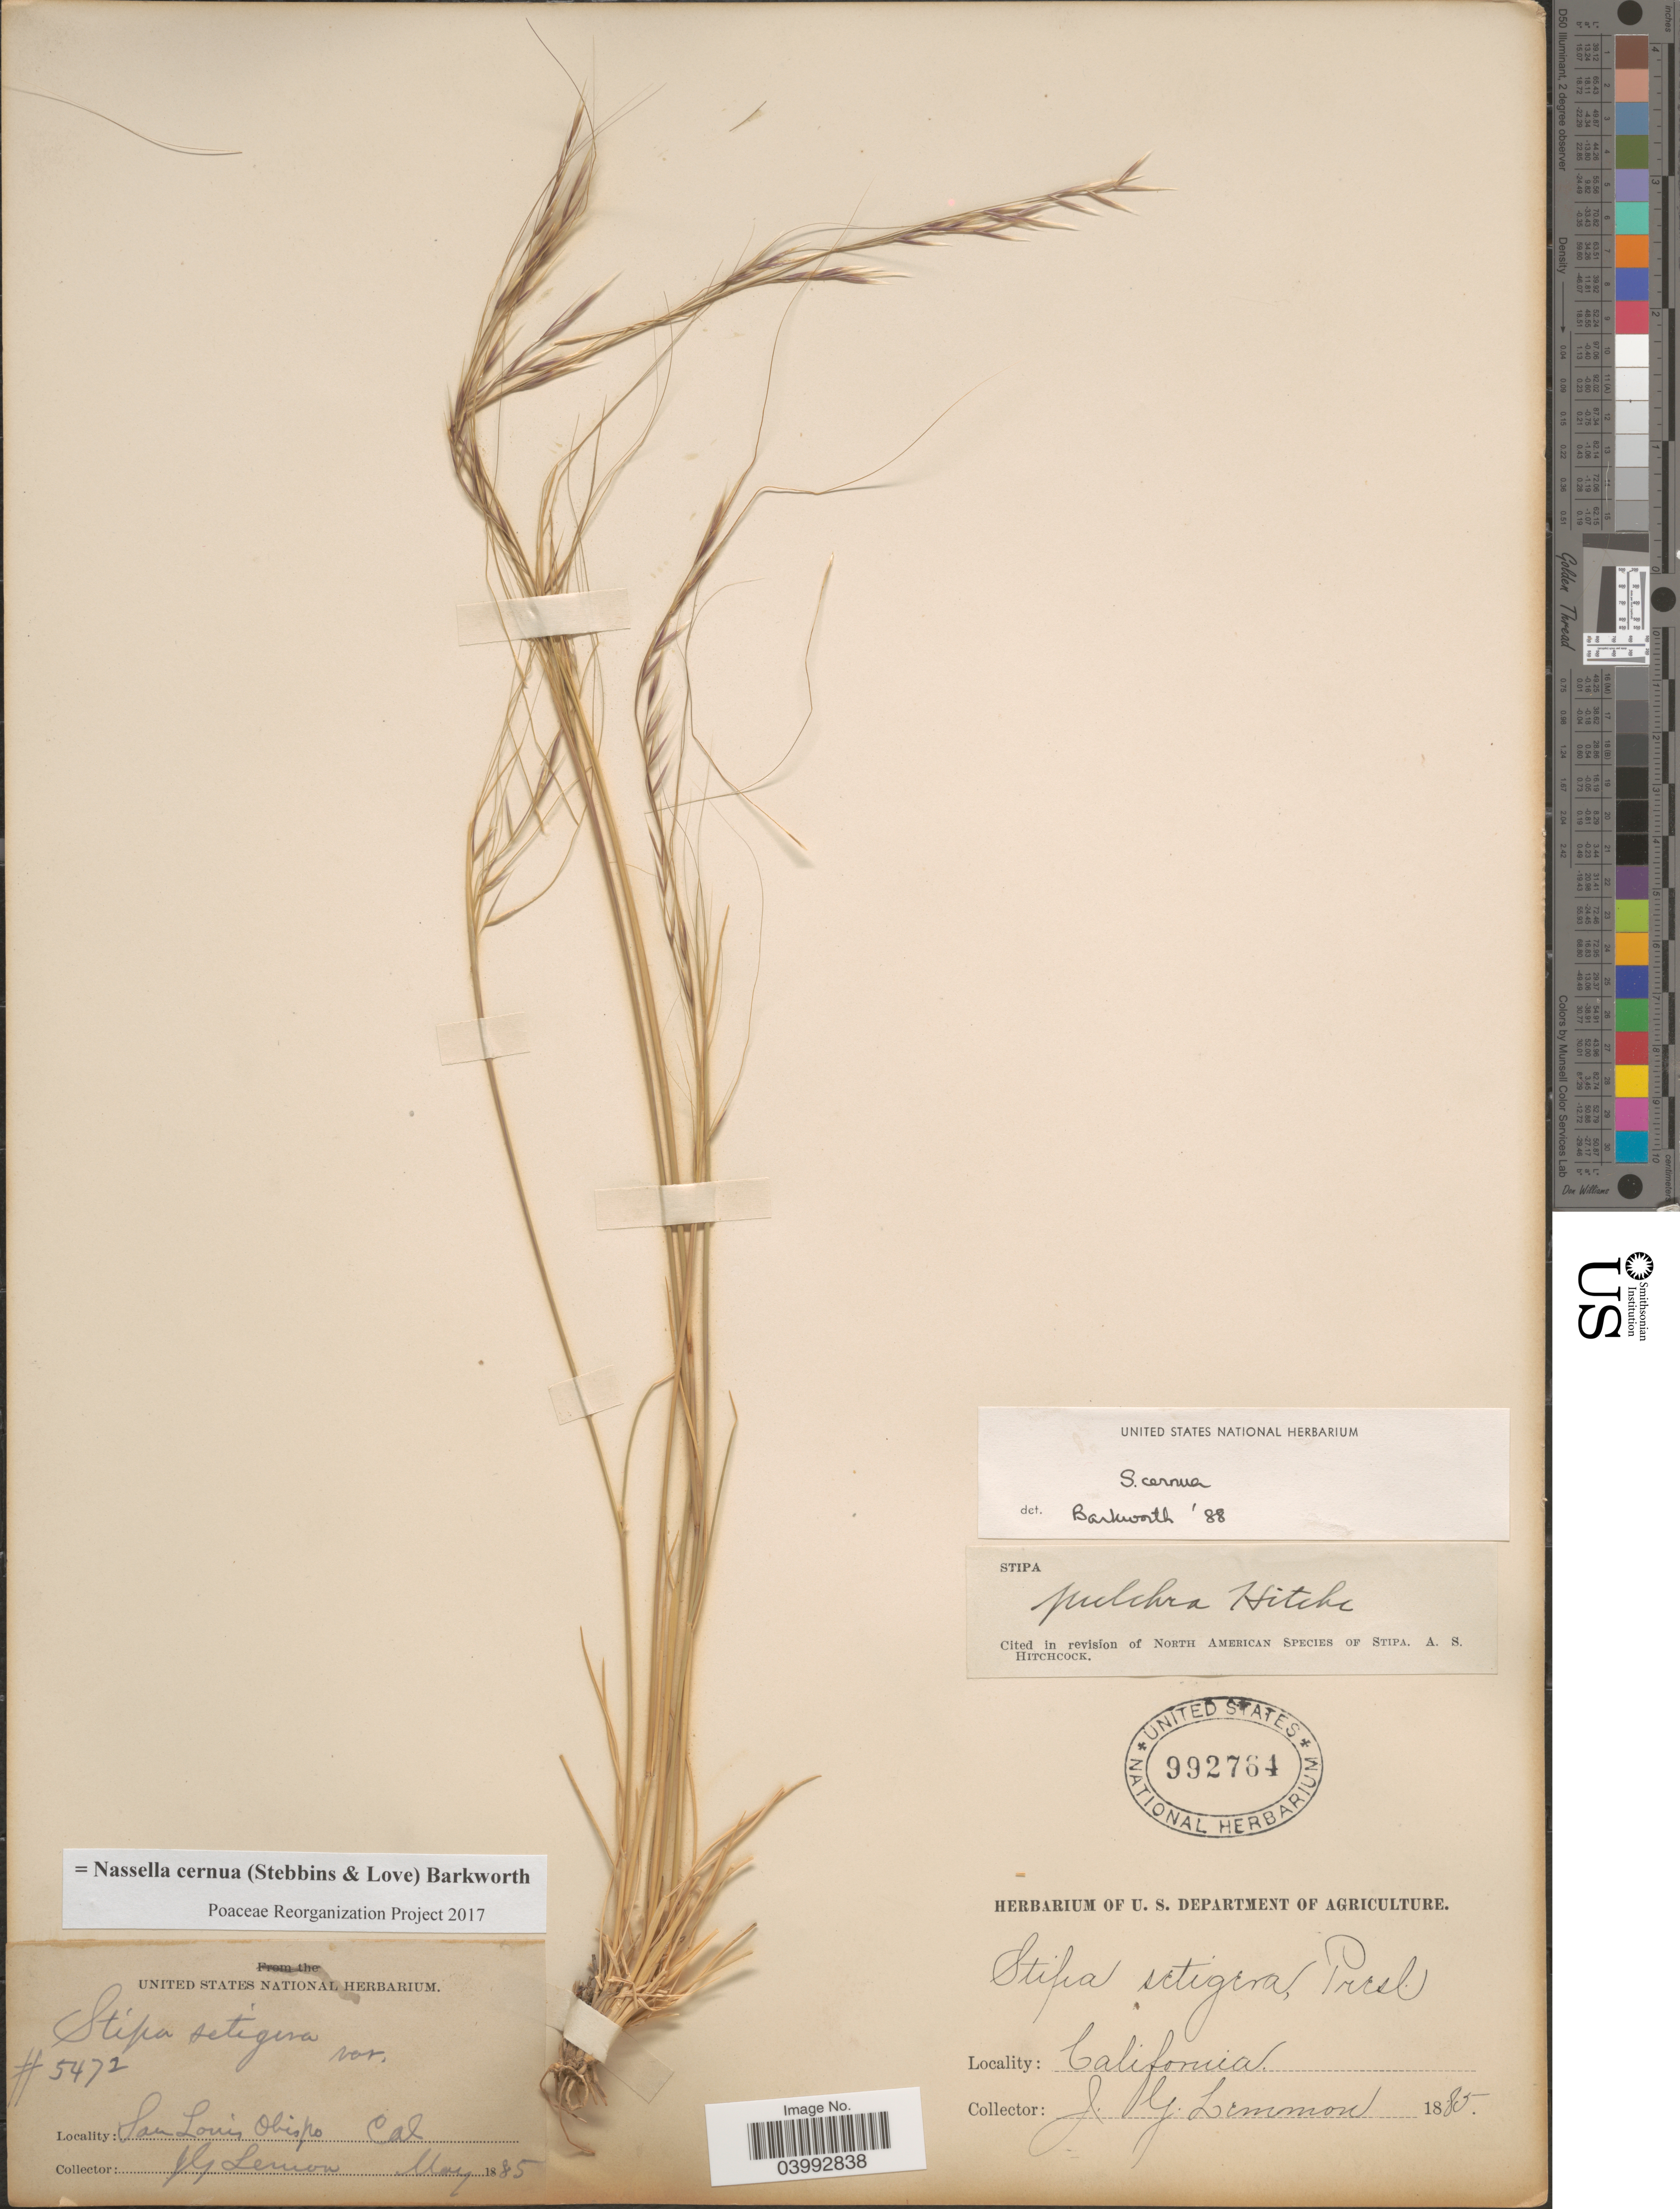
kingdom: Plantae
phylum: Tracheophyta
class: Liliopsida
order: Poales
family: Poaceae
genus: Nassella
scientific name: Nassella cernua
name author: (Stebbins & Love) Barkworth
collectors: J. Lemmon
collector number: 5472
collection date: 1885-05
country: United States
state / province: California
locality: San Louis Obispo.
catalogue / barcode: US 992764